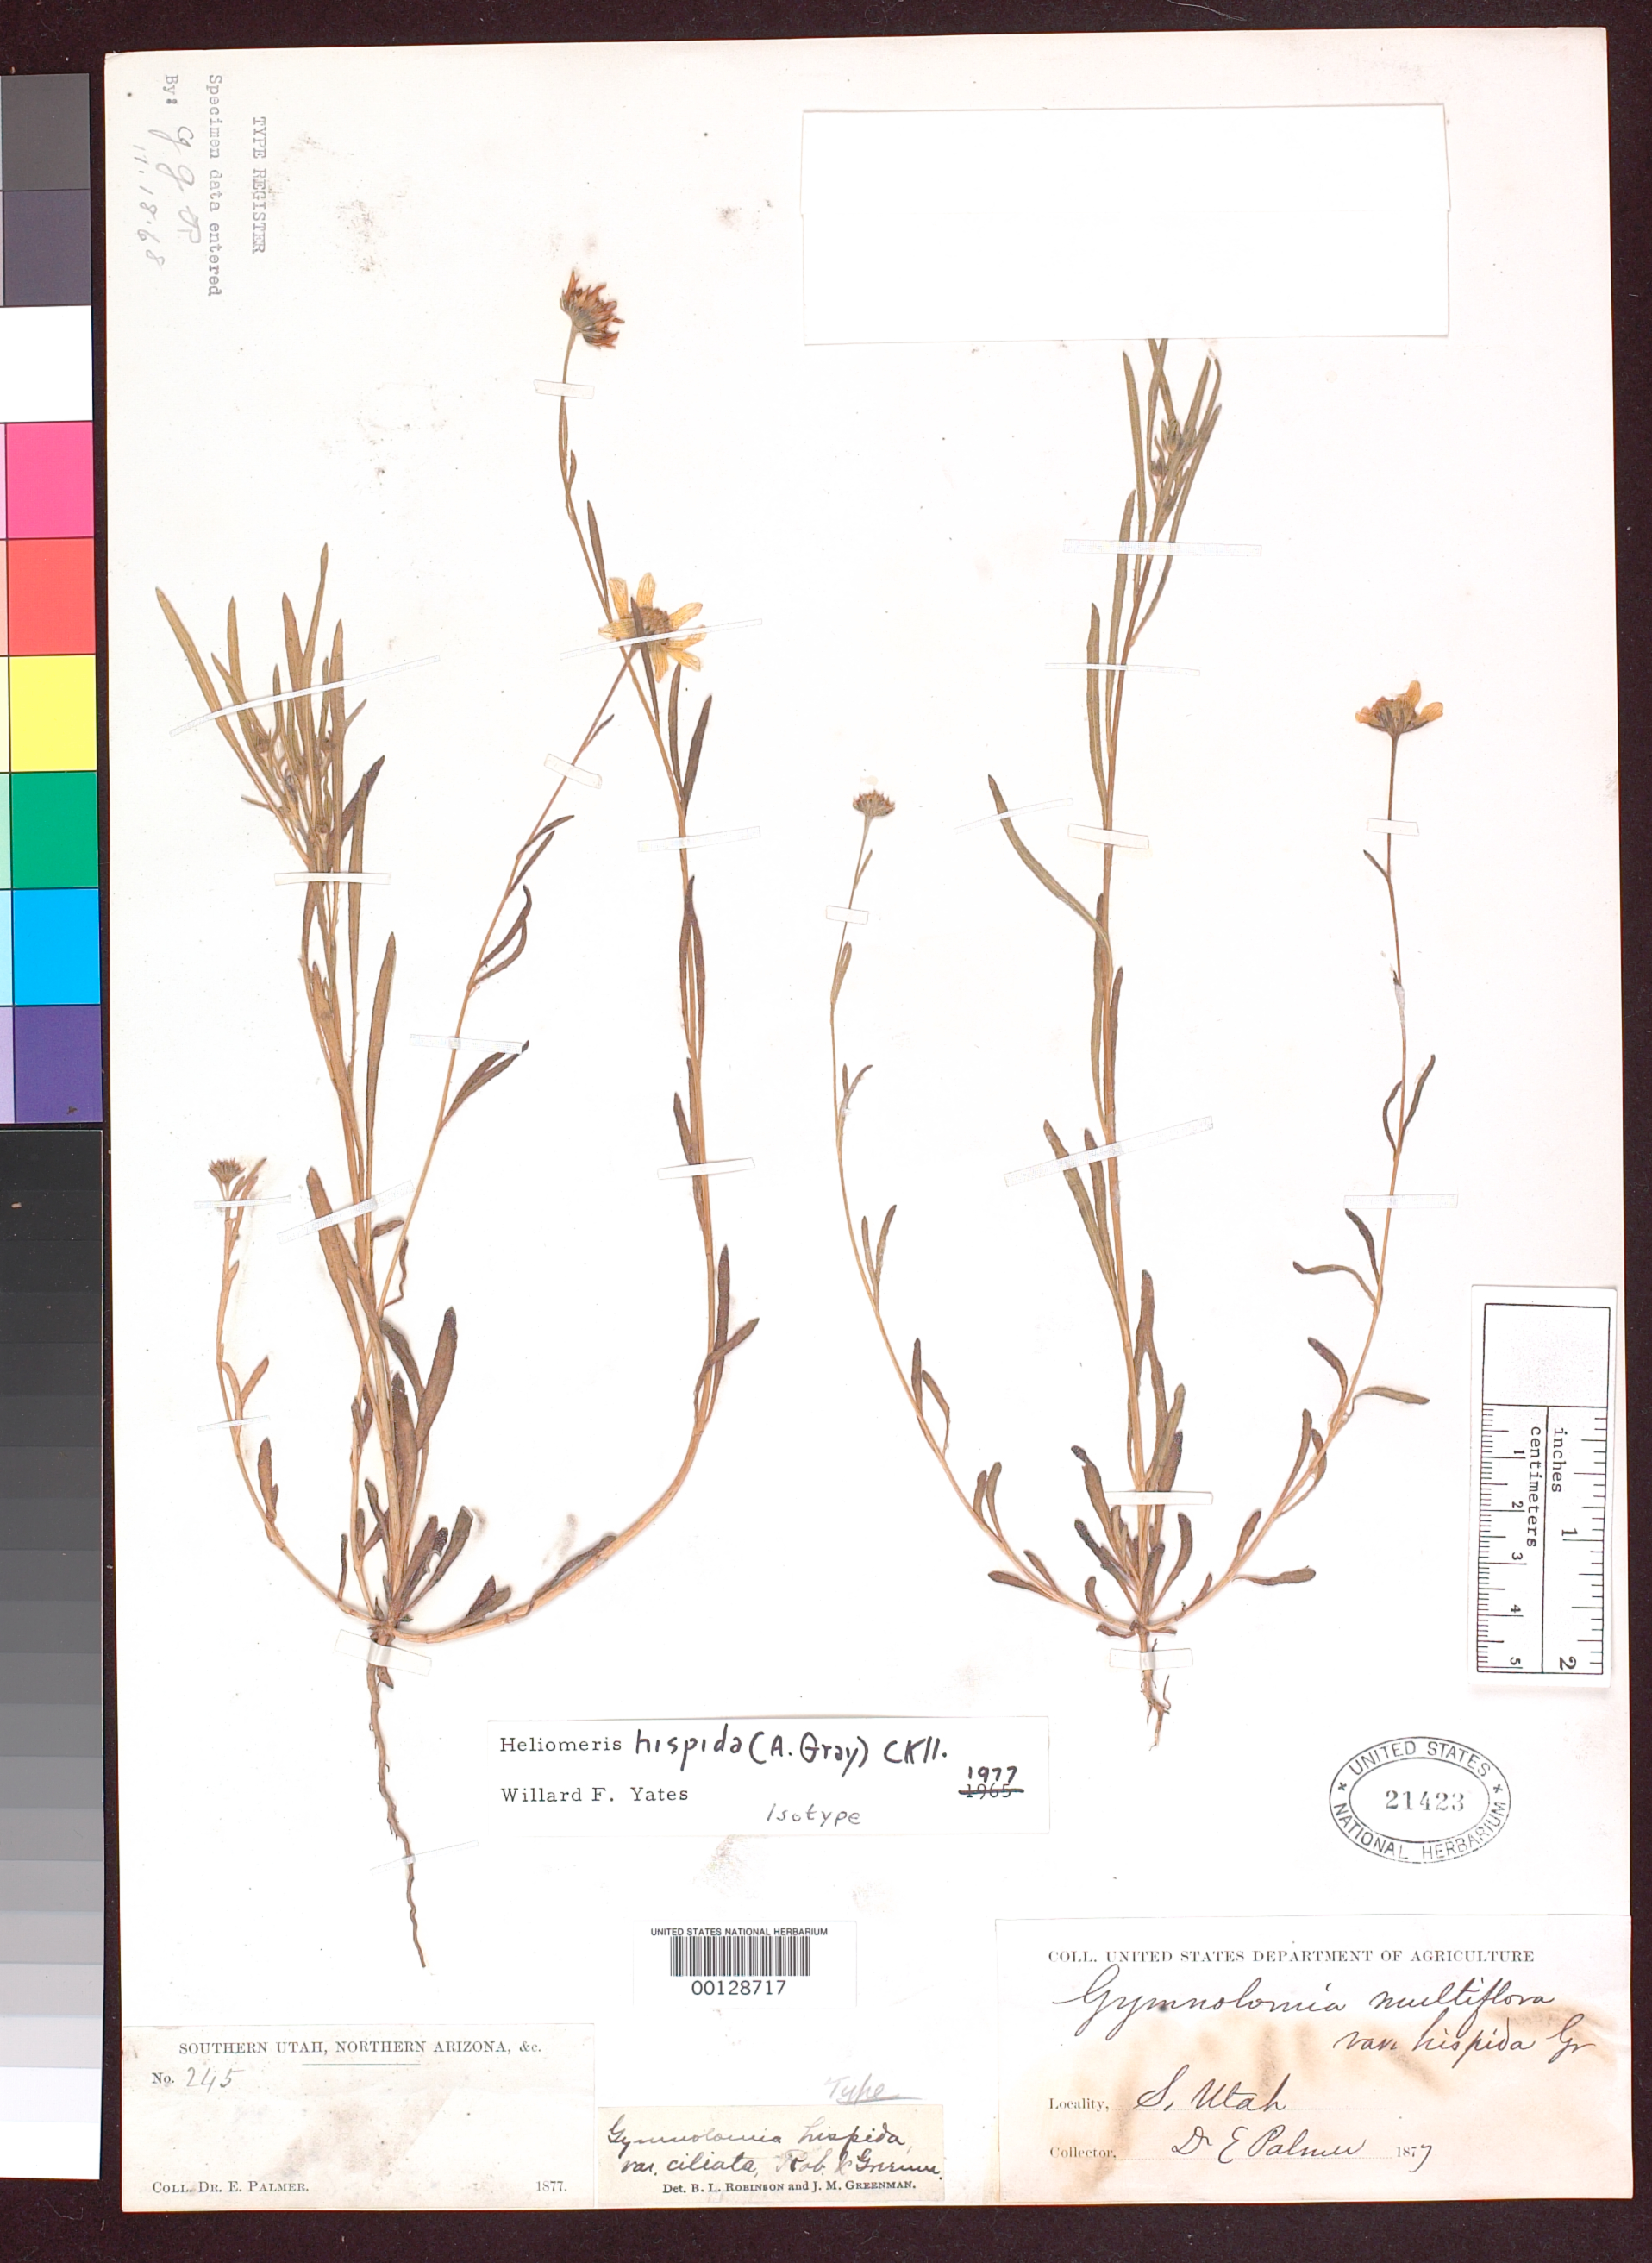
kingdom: Plantae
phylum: Tracheophyta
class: Magnoliopsida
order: Asterales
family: Asteraceae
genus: Gymnolomia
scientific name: Gymnolomia hispida var. ciliata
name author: B.L. Rob. & Greenm.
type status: Isosyntype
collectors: E. Palmer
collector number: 245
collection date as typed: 1877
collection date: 1877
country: United States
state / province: Utah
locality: Beaver Creek.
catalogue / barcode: US 21423